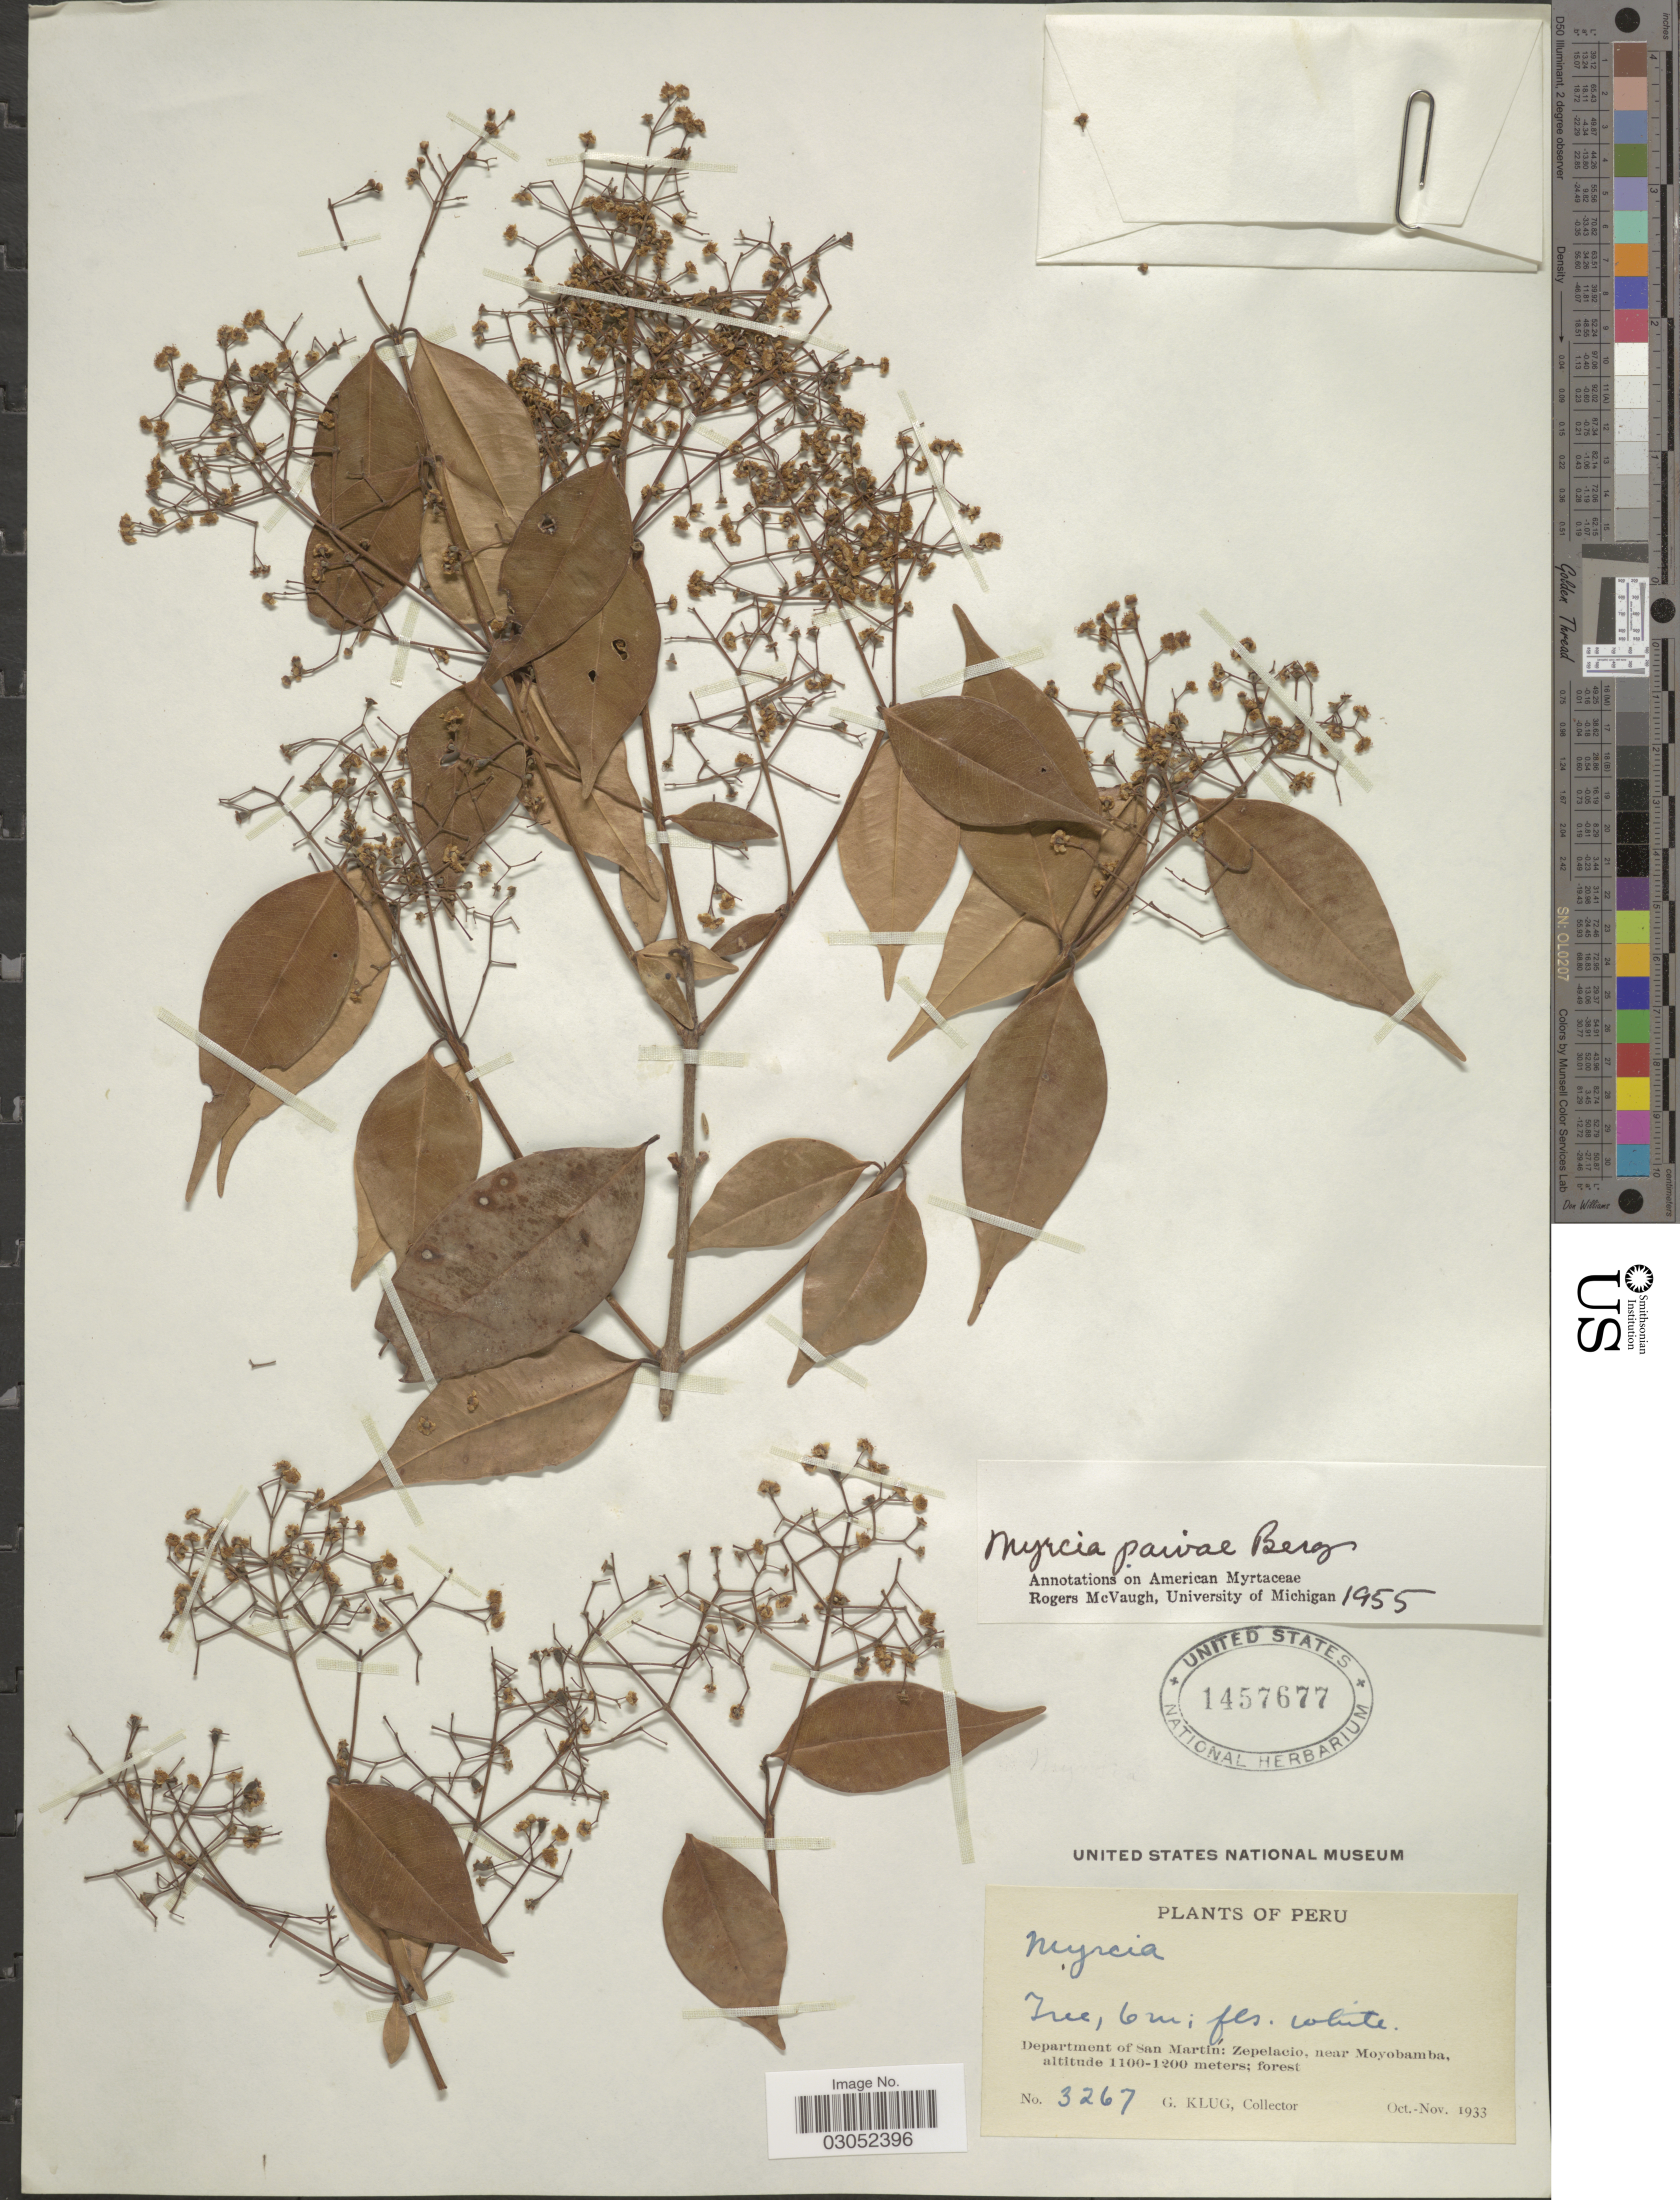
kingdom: Plantae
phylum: Tracheophyta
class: Magnoliopsida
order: Myrtales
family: Myrtaceae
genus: Myrcia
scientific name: Myrcia paivae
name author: O. Berg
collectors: G. Klug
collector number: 3267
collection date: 1933-10/1933-11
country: Peru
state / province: San Martín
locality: Department of San Martín: Zepelacio, near Moyobamba.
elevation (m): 1100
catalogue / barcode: US 1457677